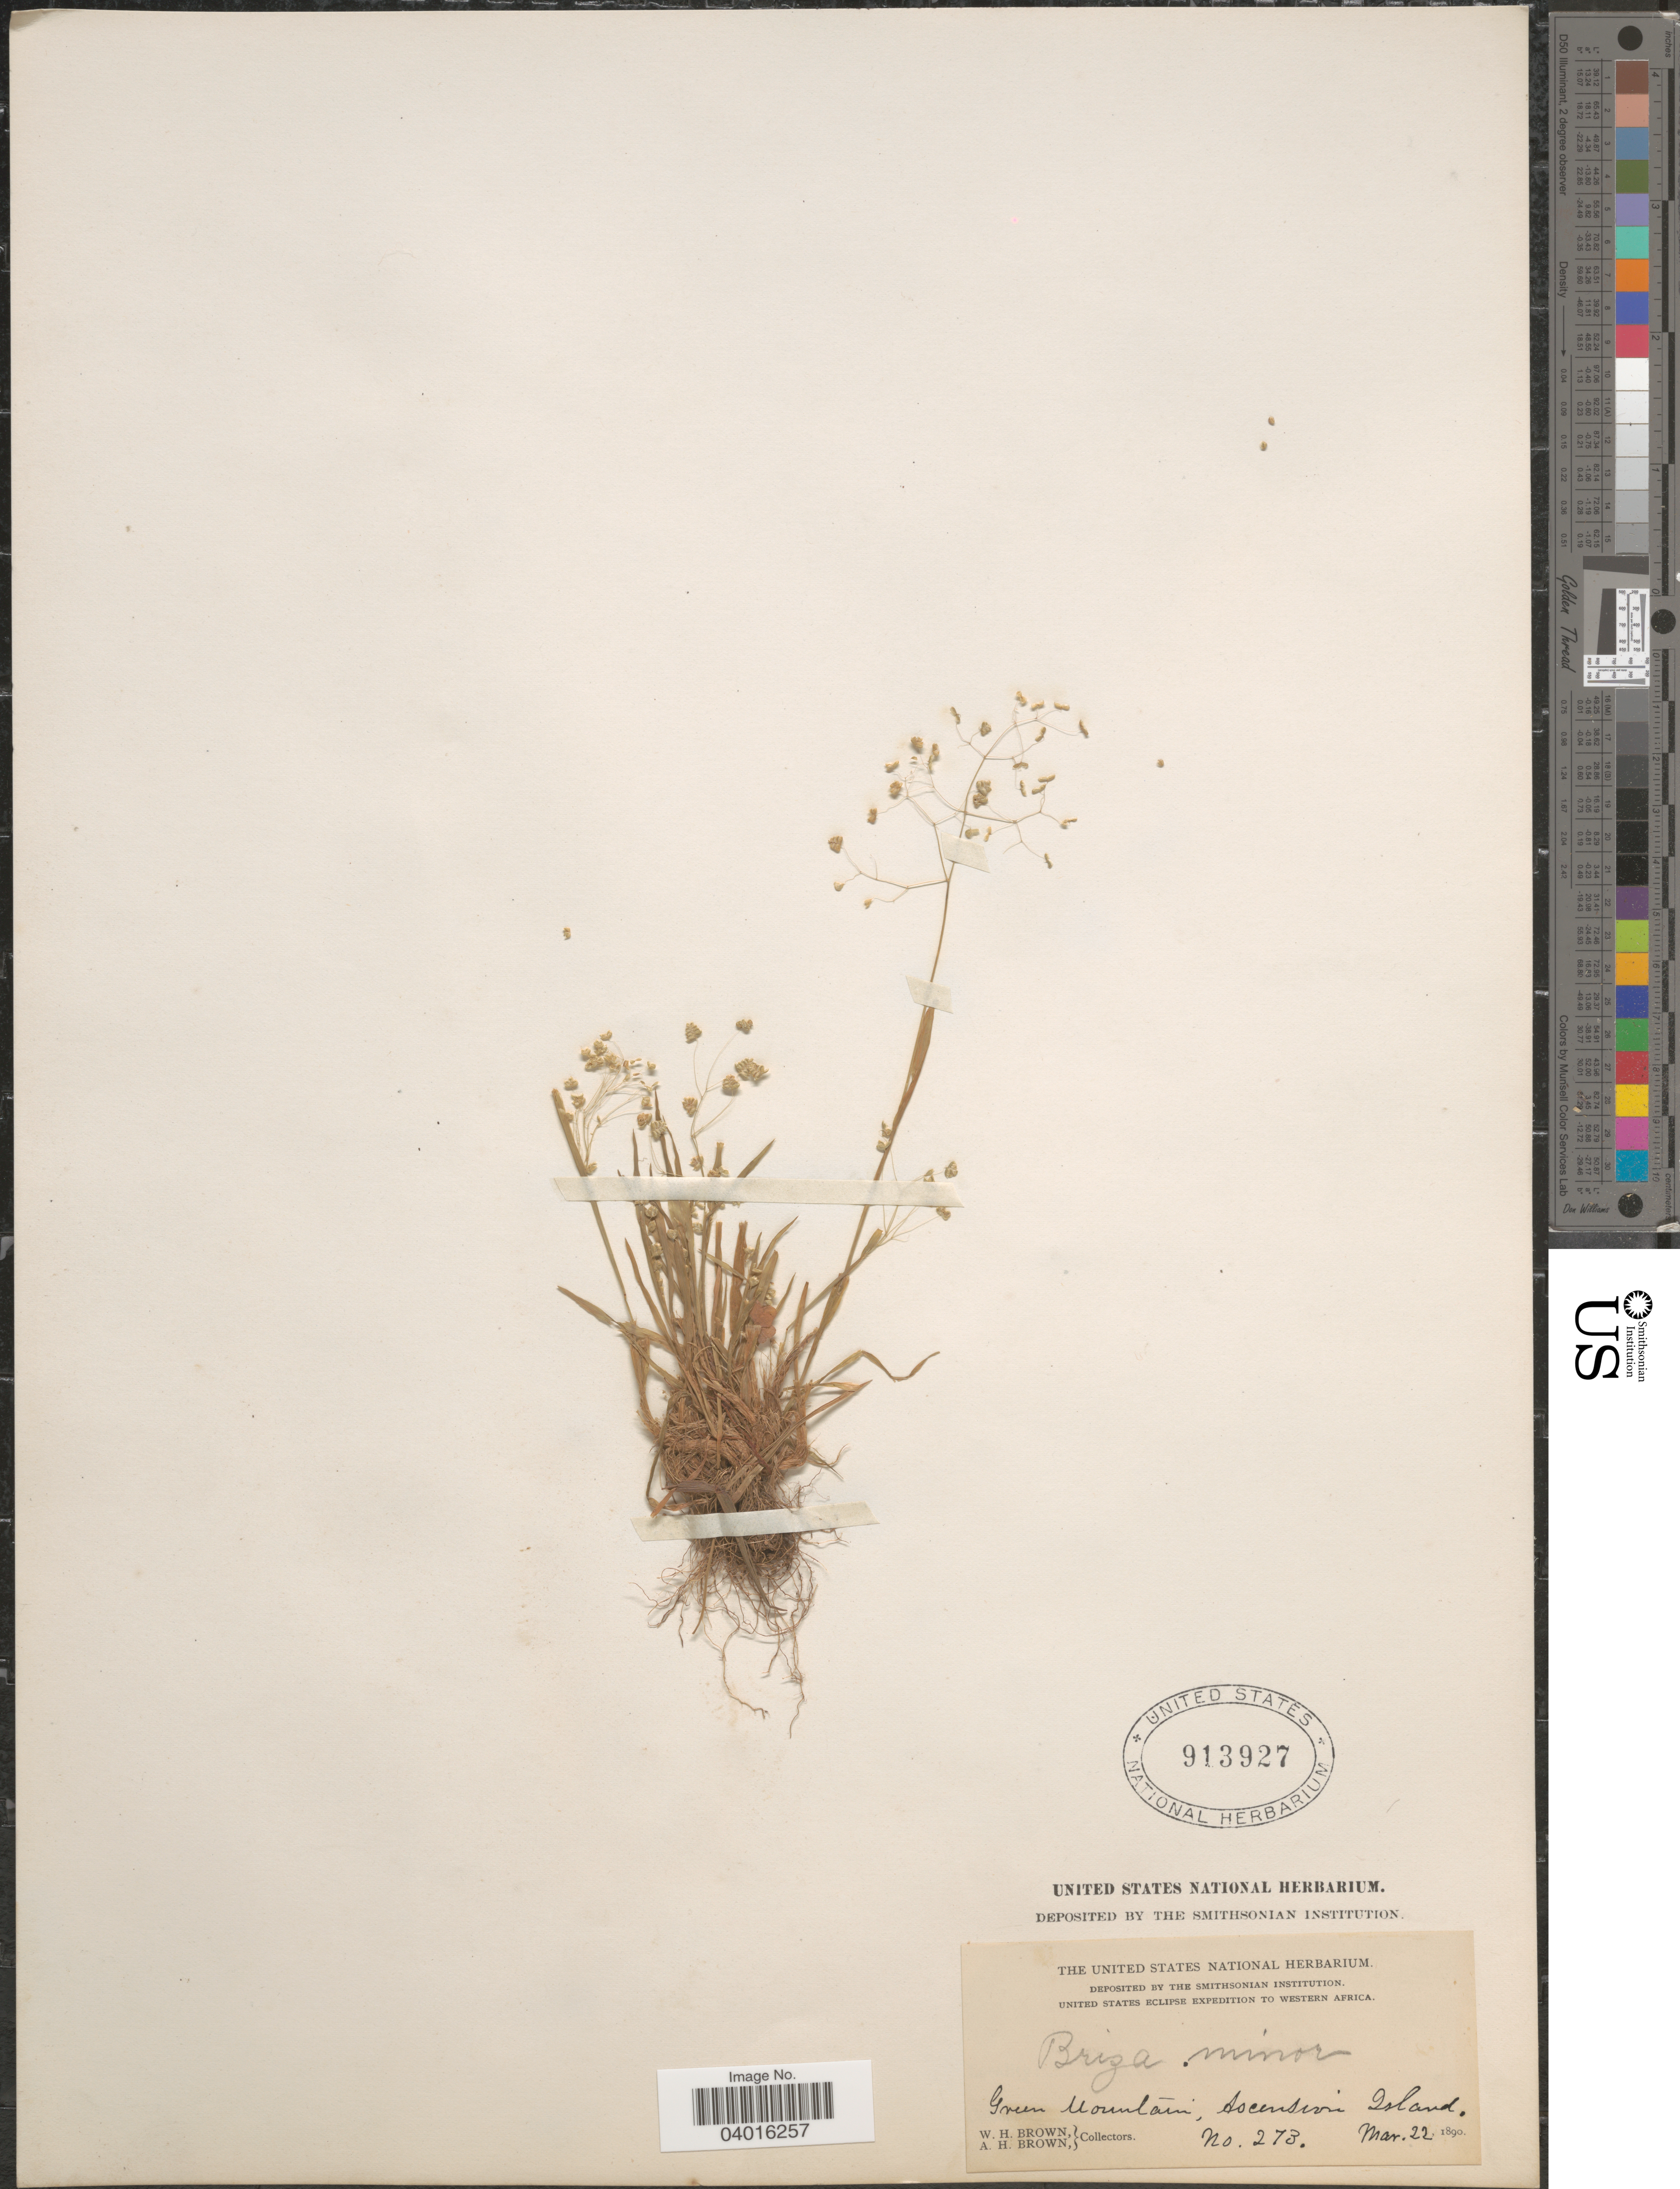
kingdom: Plantae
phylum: Tracheophyta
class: Liliopsida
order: Poales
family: Poaceae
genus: Briza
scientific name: Briza minor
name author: L.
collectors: W. H. Brown & A. H. Brown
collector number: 273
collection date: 1890-03-22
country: St. Helena Islands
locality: Western Africa. Green Mountain, Ascension Island.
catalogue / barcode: US 913927